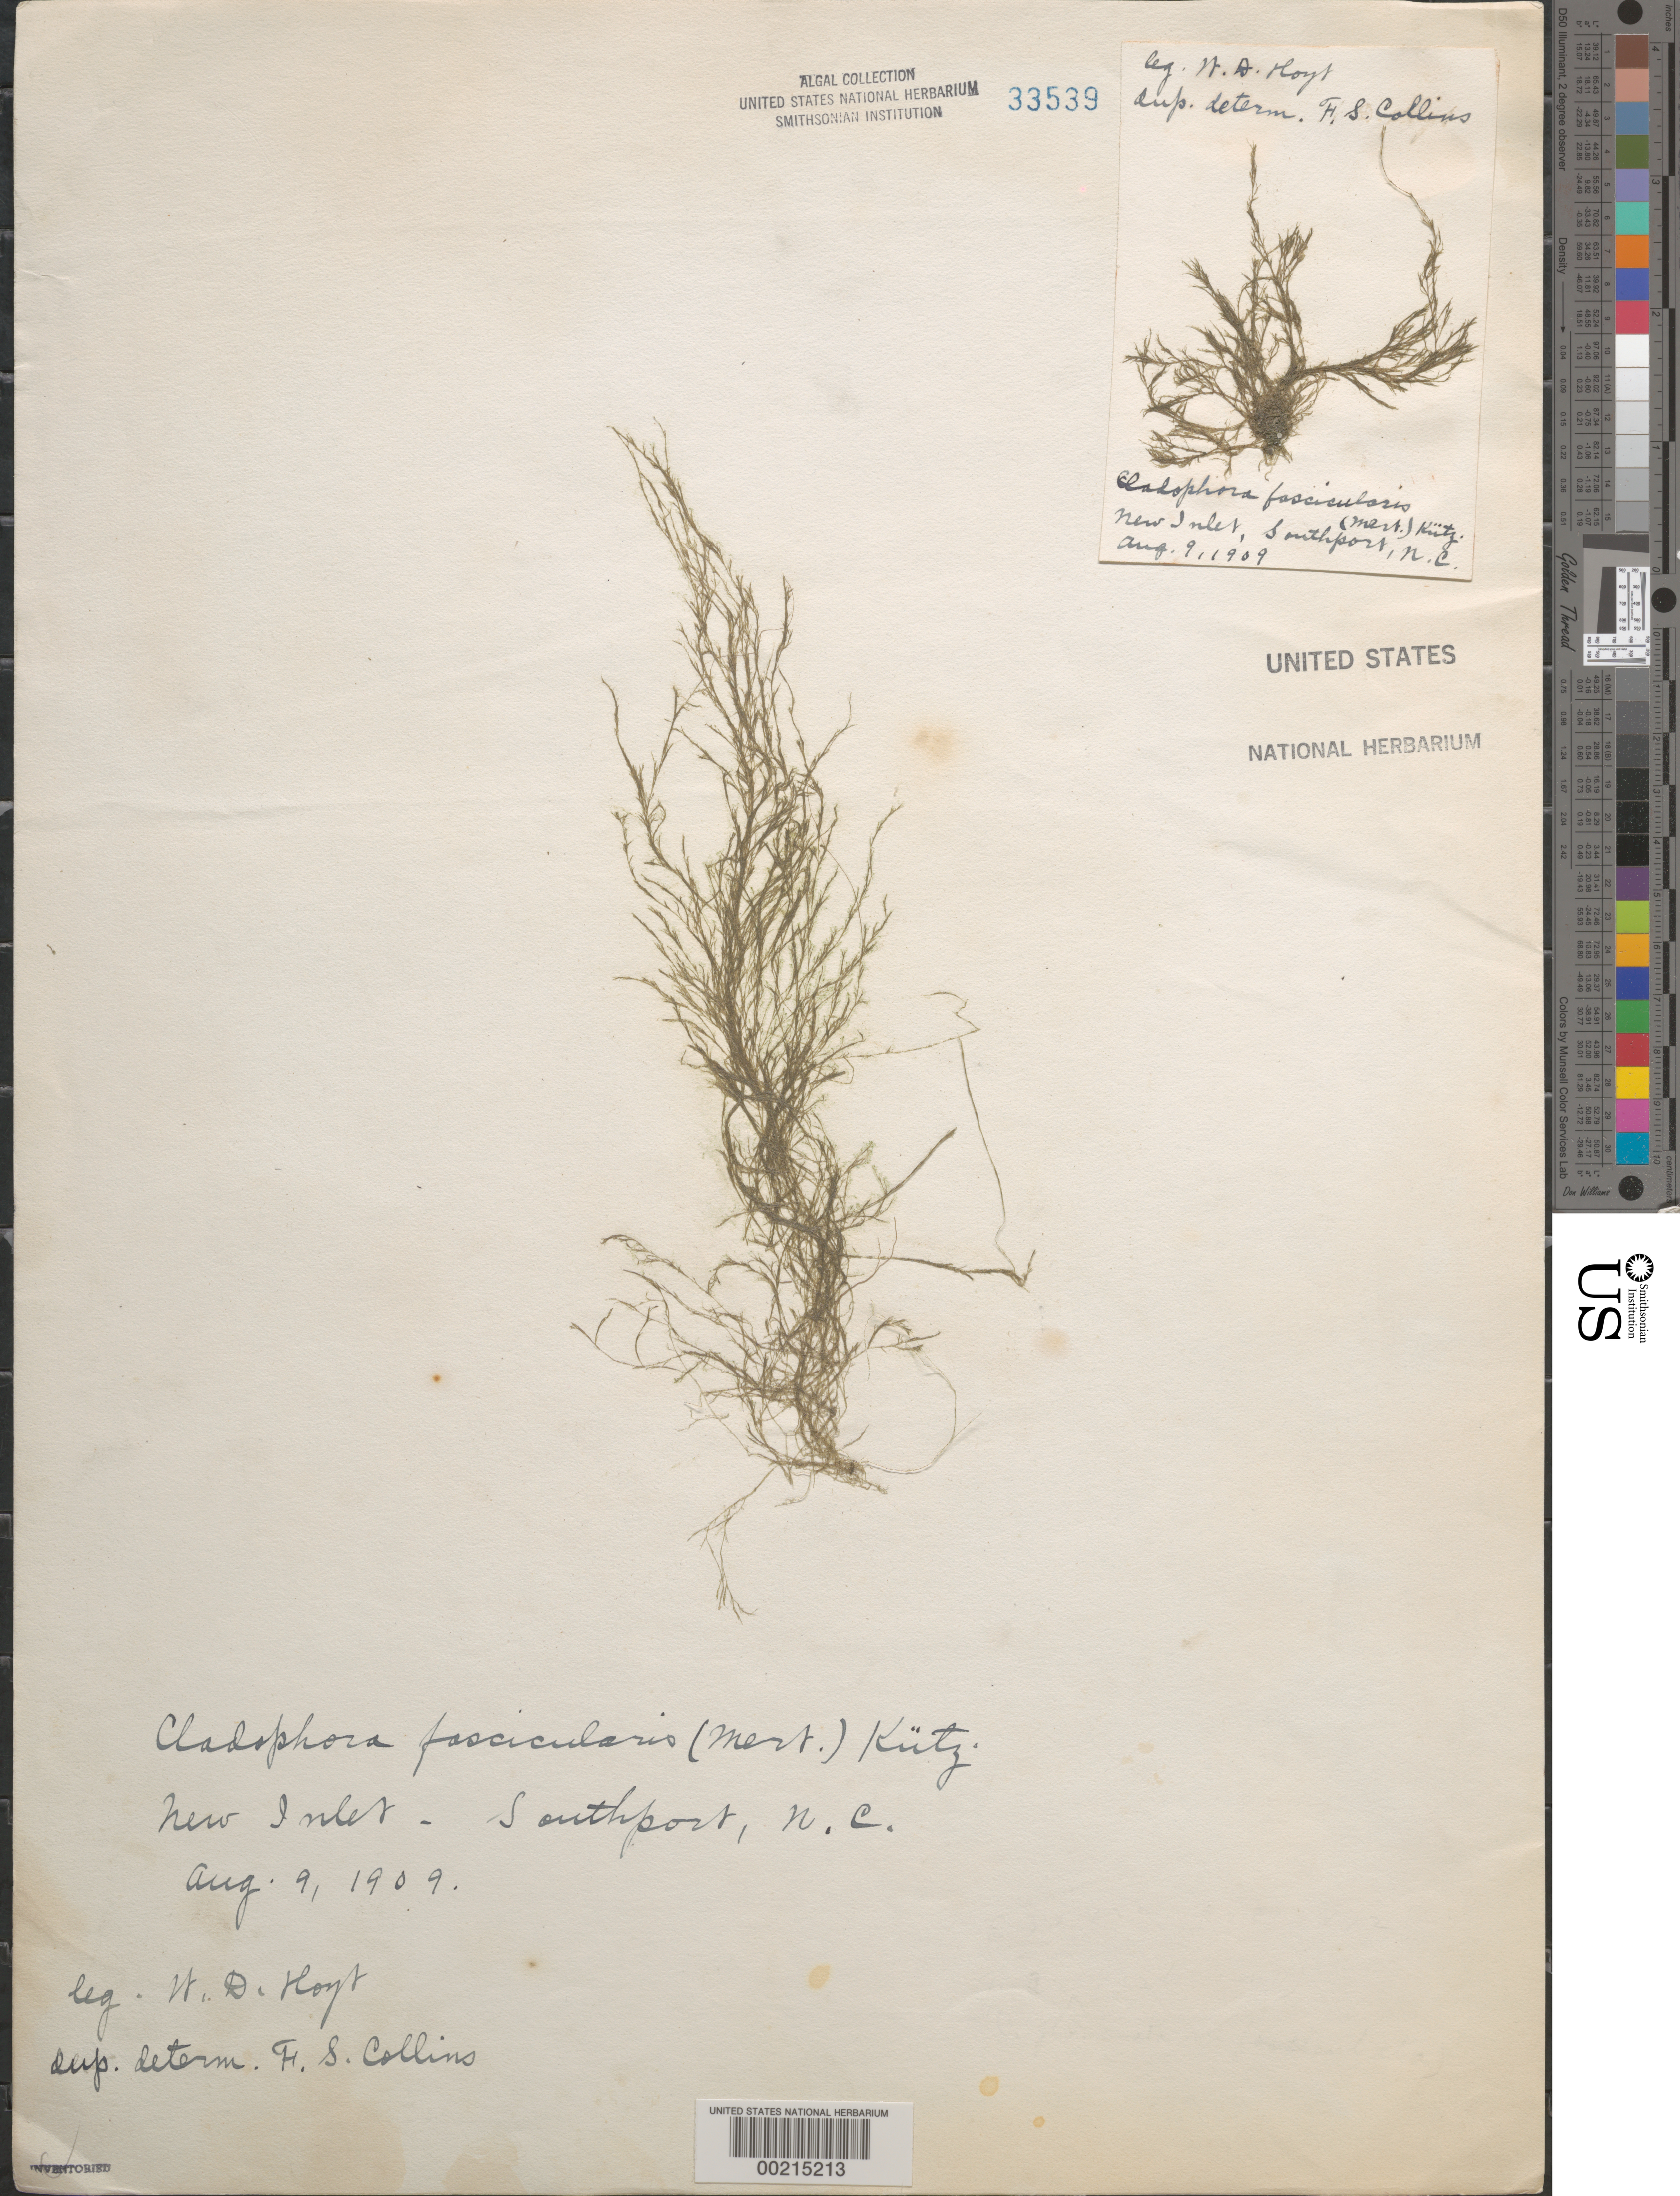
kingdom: Plantae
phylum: Chlorophyta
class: Ulvophyceae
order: Bryopsidales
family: Caulerpaceae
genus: Caulerpa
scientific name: Caulerpa chemnitzia var. vanbossae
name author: (Setch. & N.L. Gardner) Fern.-Garcia & Riosm.-Rod.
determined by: Algae name updating Project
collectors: W. D. Hoyt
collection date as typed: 09 Aug 1909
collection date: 1909-08-09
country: United States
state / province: North Carolina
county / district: Brunswick County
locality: Southport, New Inlet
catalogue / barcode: US 33539